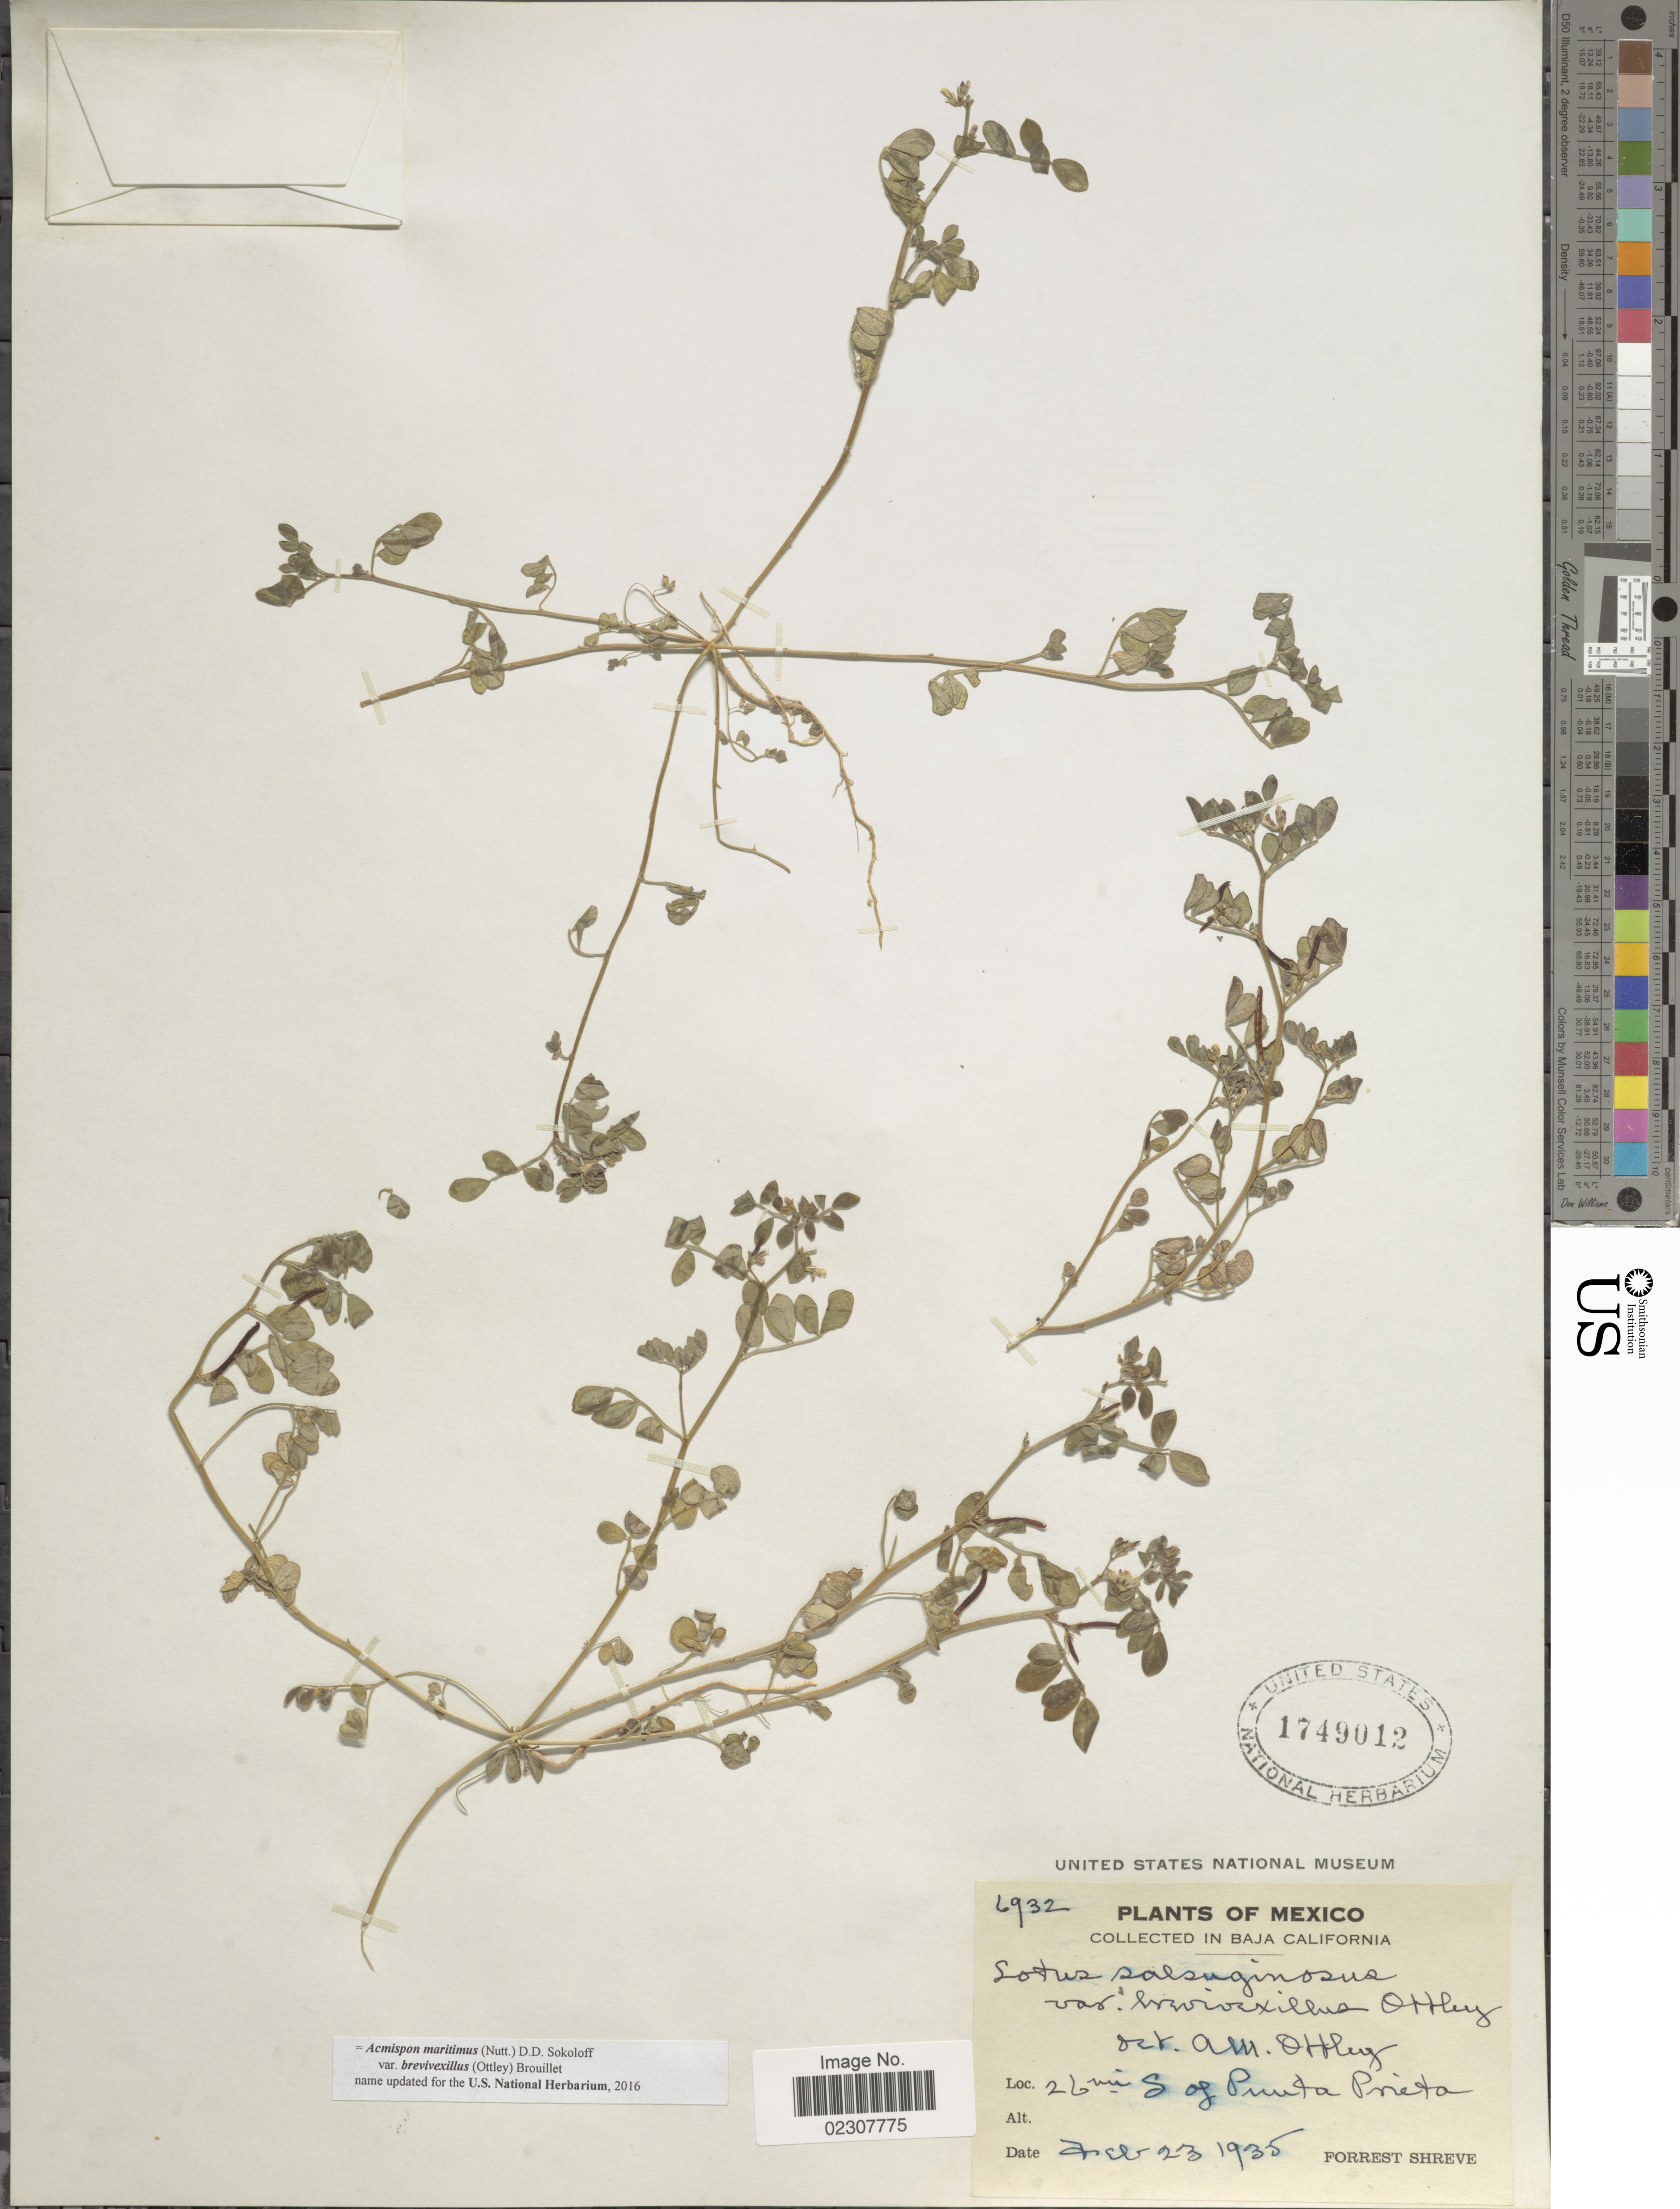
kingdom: Plantae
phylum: Tracheophyta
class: Magnoliopsida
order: Fabales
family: Fabaceae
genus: Acmispon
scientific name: Acmispon maritimus var. brevivexillus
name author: (Ottley) Brouillet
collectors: F. Shreve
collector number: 6932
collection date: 1935-02-23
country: Mexico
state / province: Baja California Norte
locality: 26 mi S. of Punta Prieta.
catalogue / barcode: US 1749012